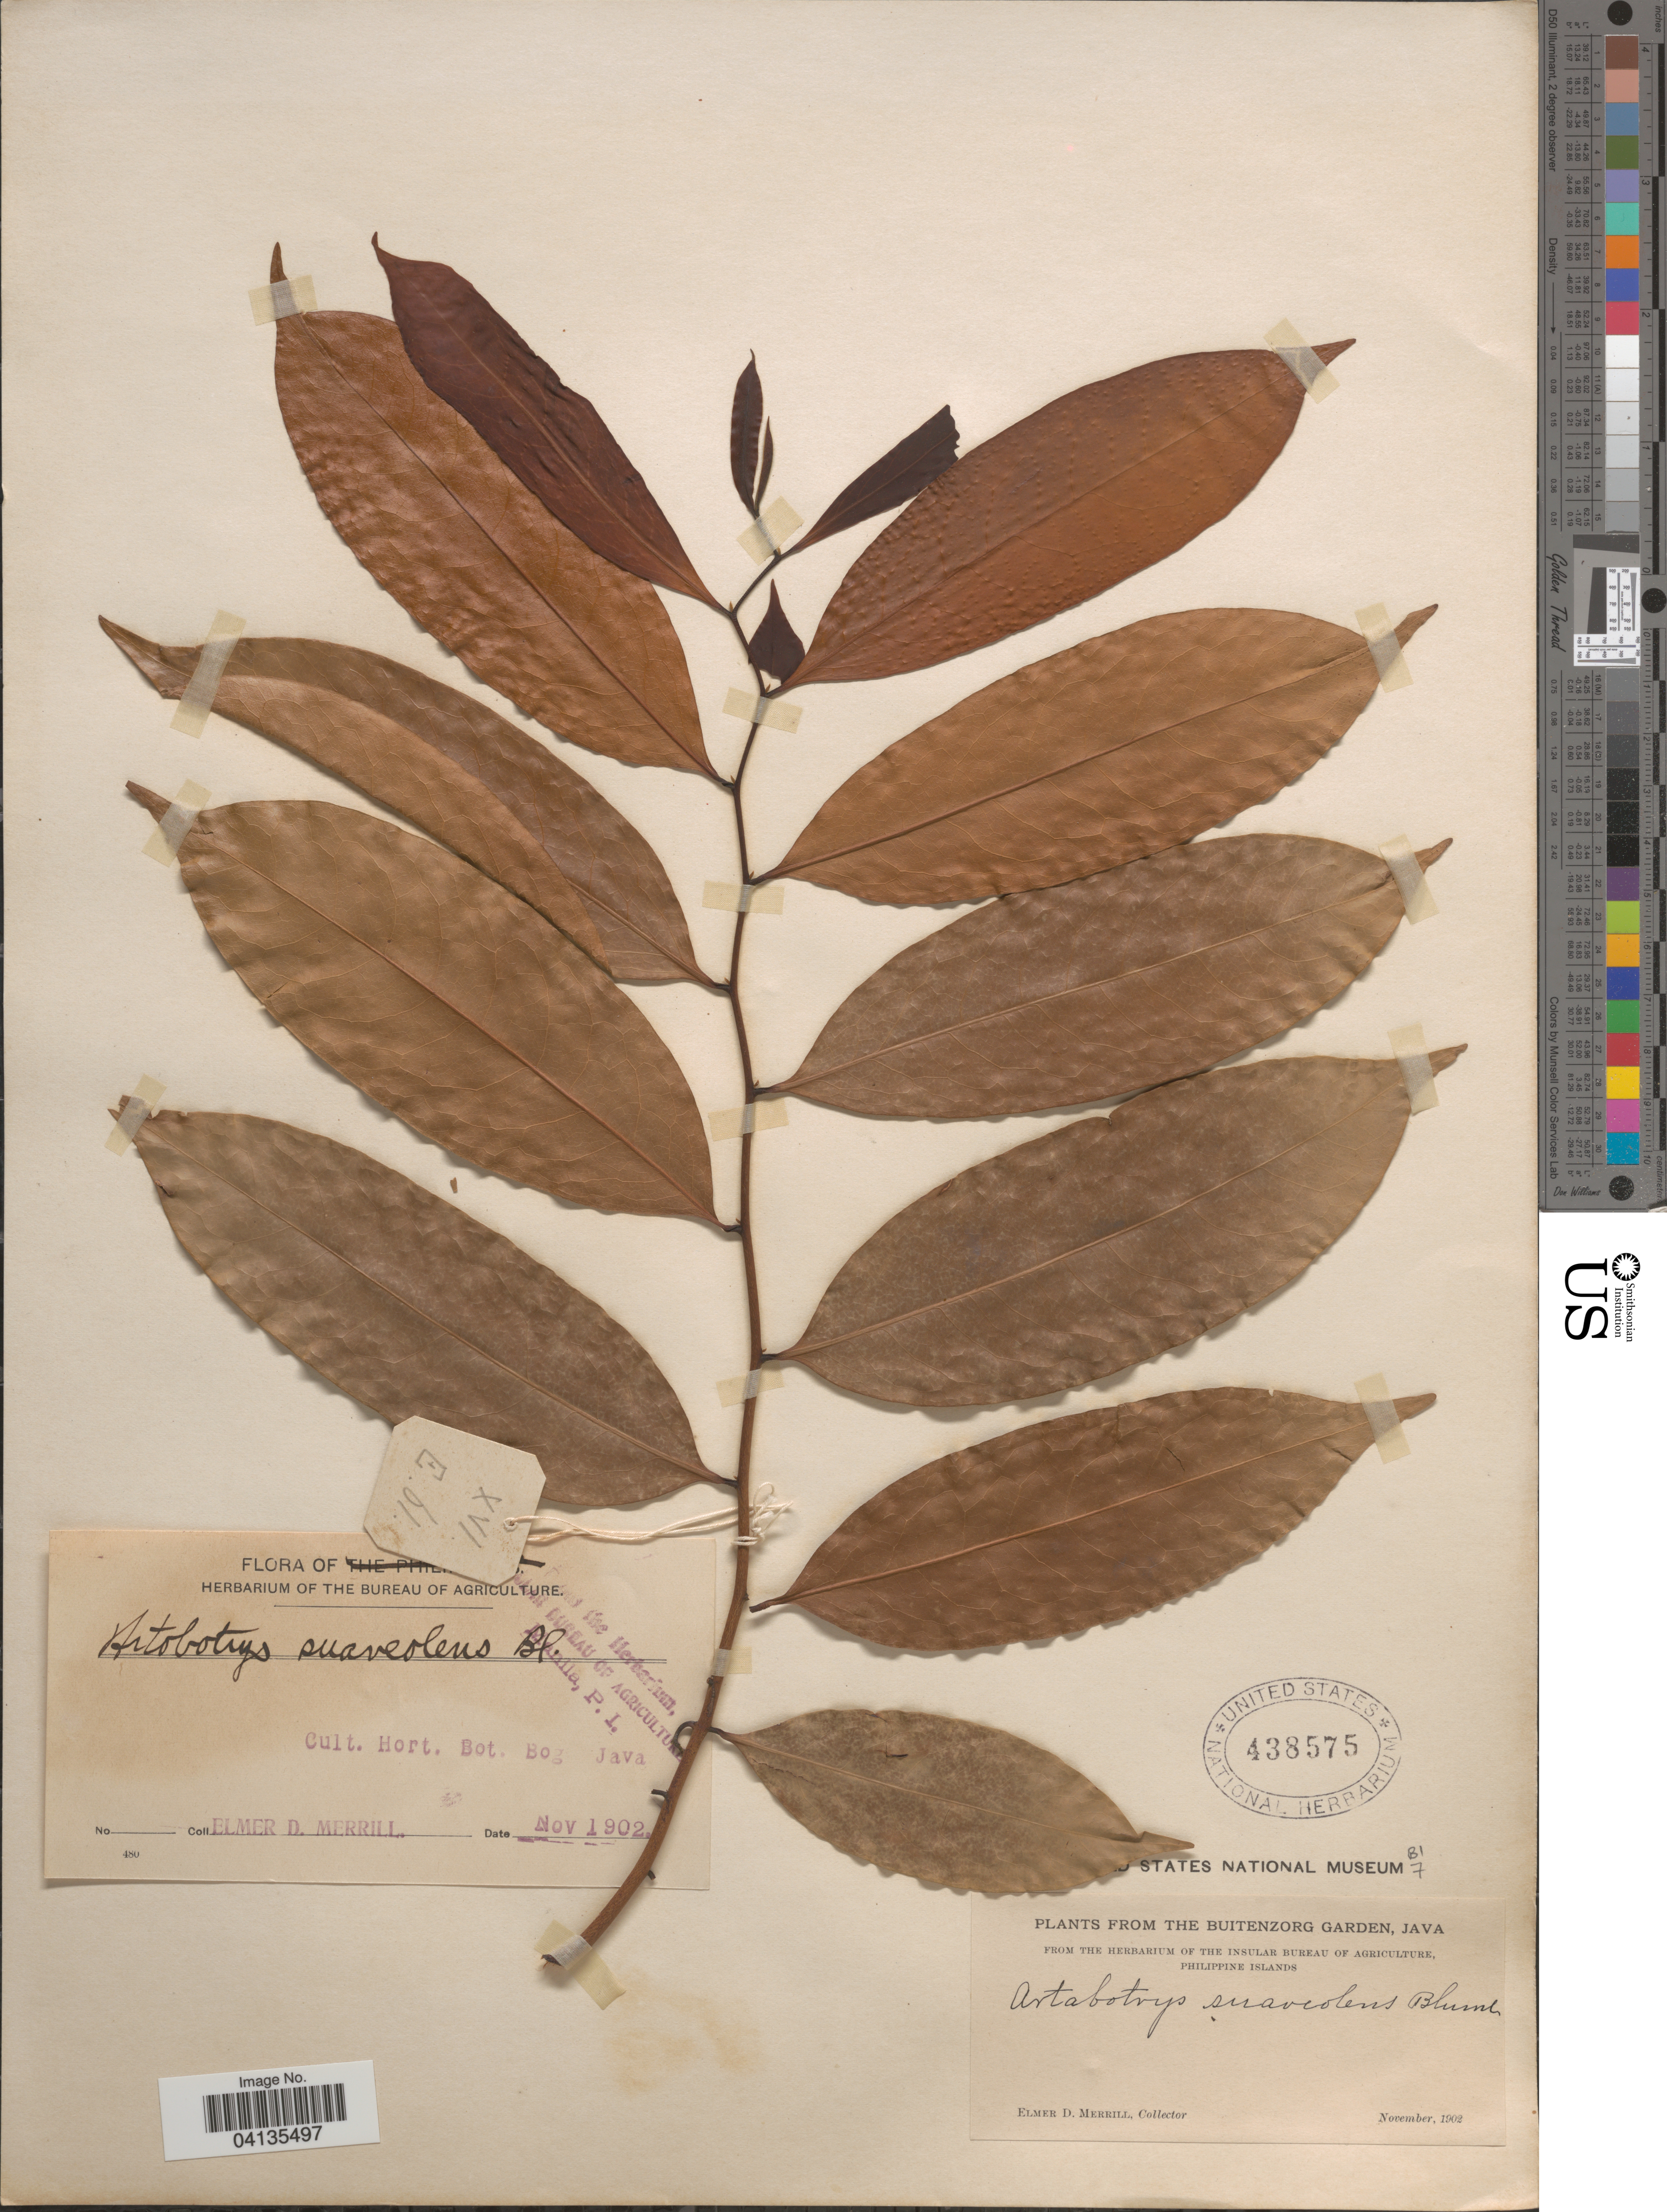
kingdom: Plantae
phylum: Tracheophyta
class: Magnoliopsida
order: Magnoliales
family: Annonaceae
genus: Artabotrys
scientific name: Artabotrys suaveolens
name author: (Blume) Blume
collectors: E. D. Merrill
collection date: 1902-11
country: Indonesia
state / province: Java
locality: Cult. Hort. Bot. Bog. The Buitenzorg Garden.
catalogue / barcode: US 438575